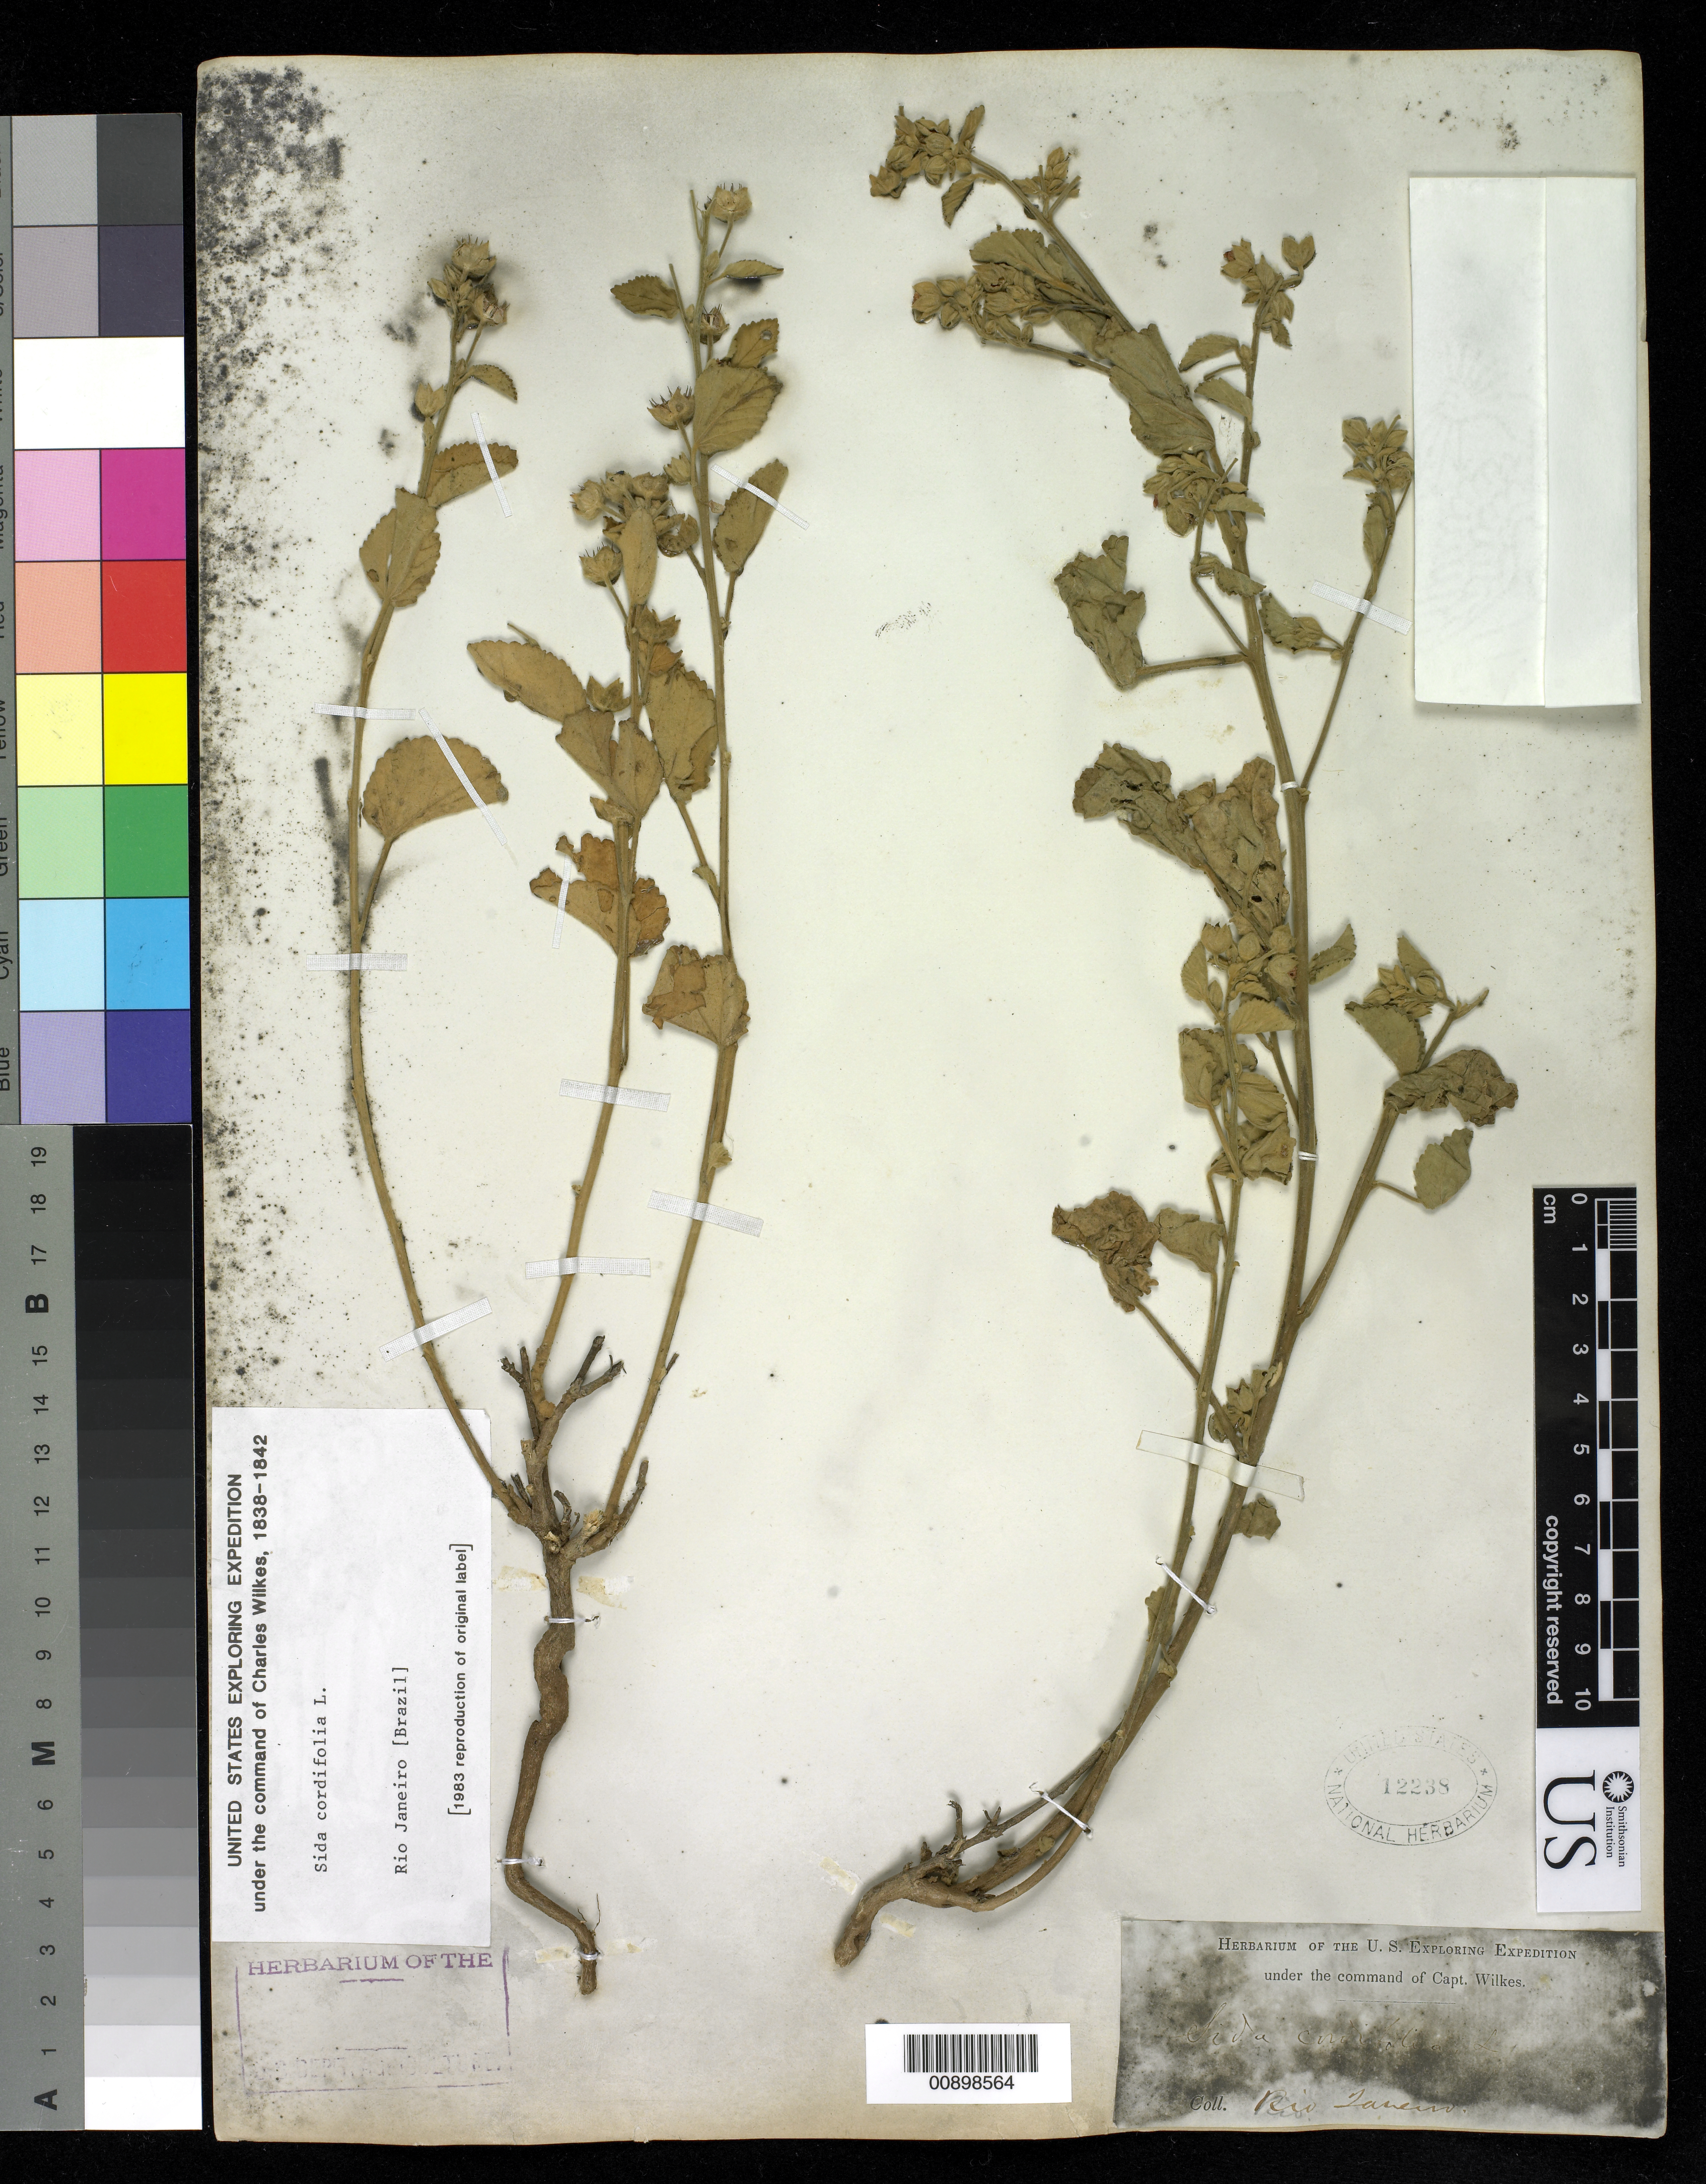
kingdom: Plantae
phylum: Tracheophyta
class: Magnoliopsida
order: Malvales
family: Malvaceae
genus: Sida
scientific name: Sida cordifolia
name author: L.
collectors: Wilkes Explor. Exped.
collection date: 1838/1842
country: Brazil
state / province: Rio de Janeiro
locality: Rio Janeiro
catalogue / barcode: US 12238